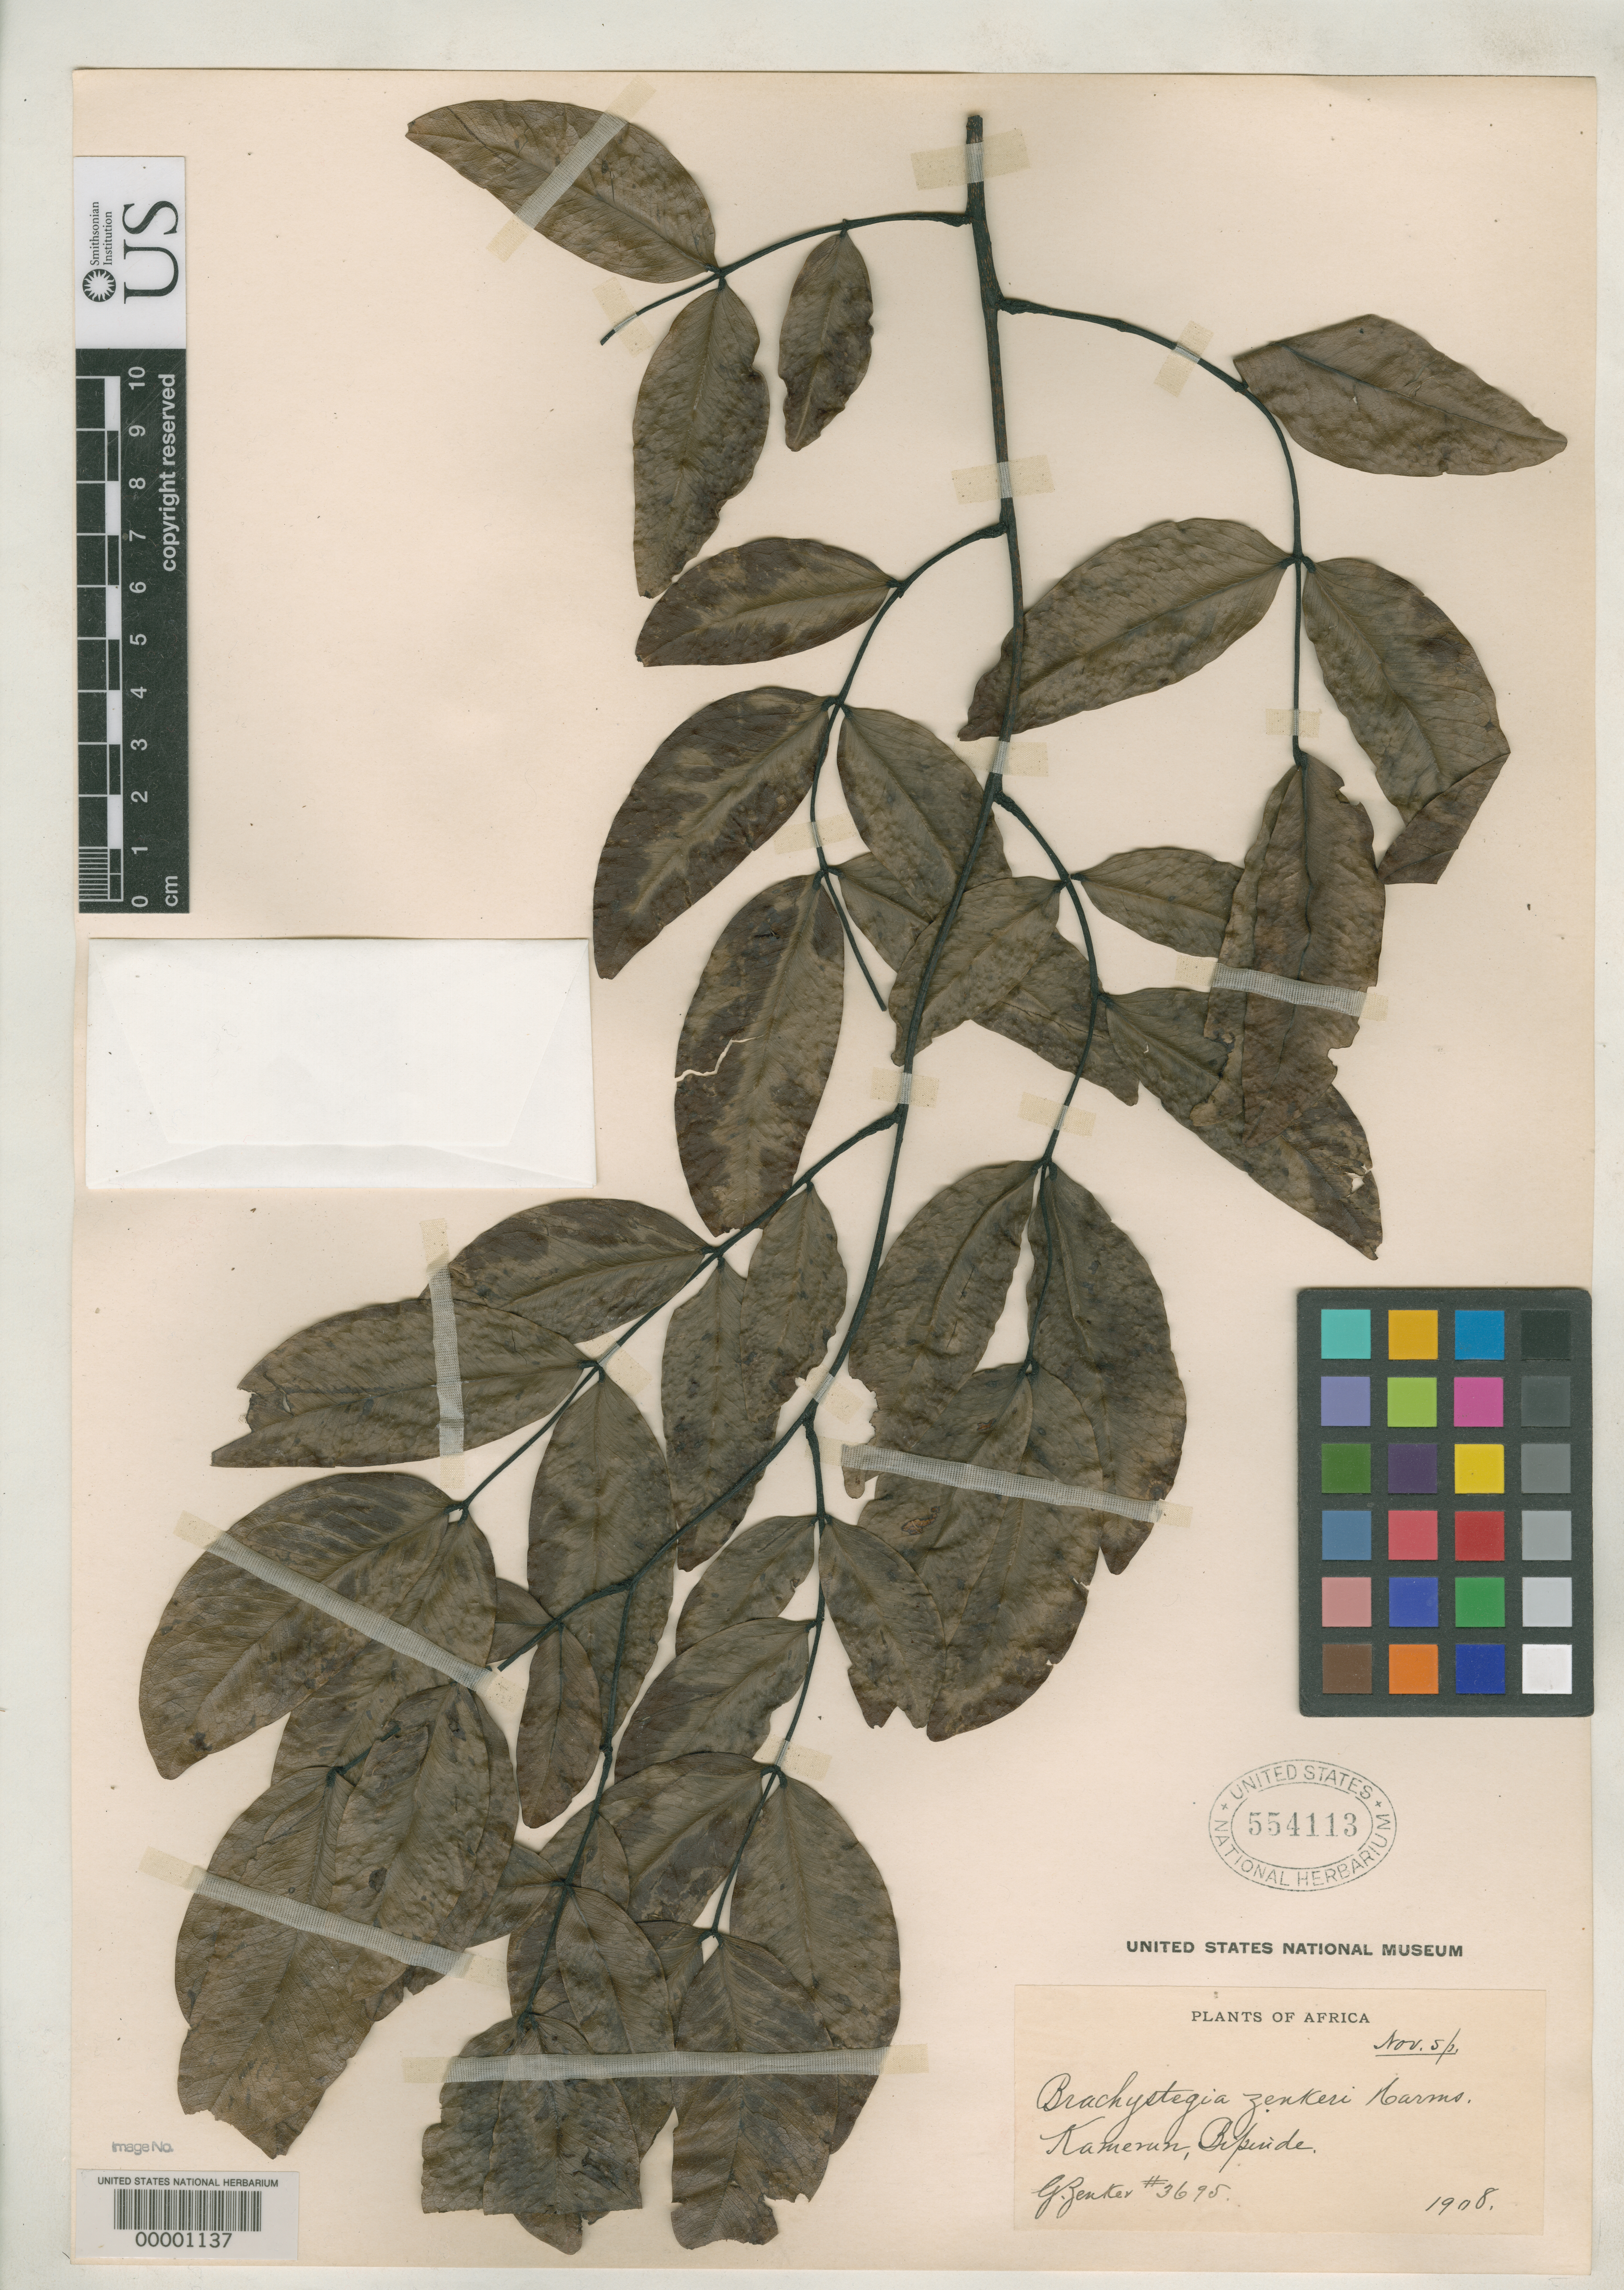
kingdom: Plantae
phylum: Tracheophyta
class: Magnoliopsida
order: Fabales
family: Fabaceae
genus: Brachystegia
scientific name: Brachystegia zenkeri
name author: Harms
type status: Isotype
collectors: G. A. Zenker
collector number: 3695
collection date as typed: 1908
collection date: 1908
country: Cameroon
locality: Bipinde.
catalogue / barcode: US 554113